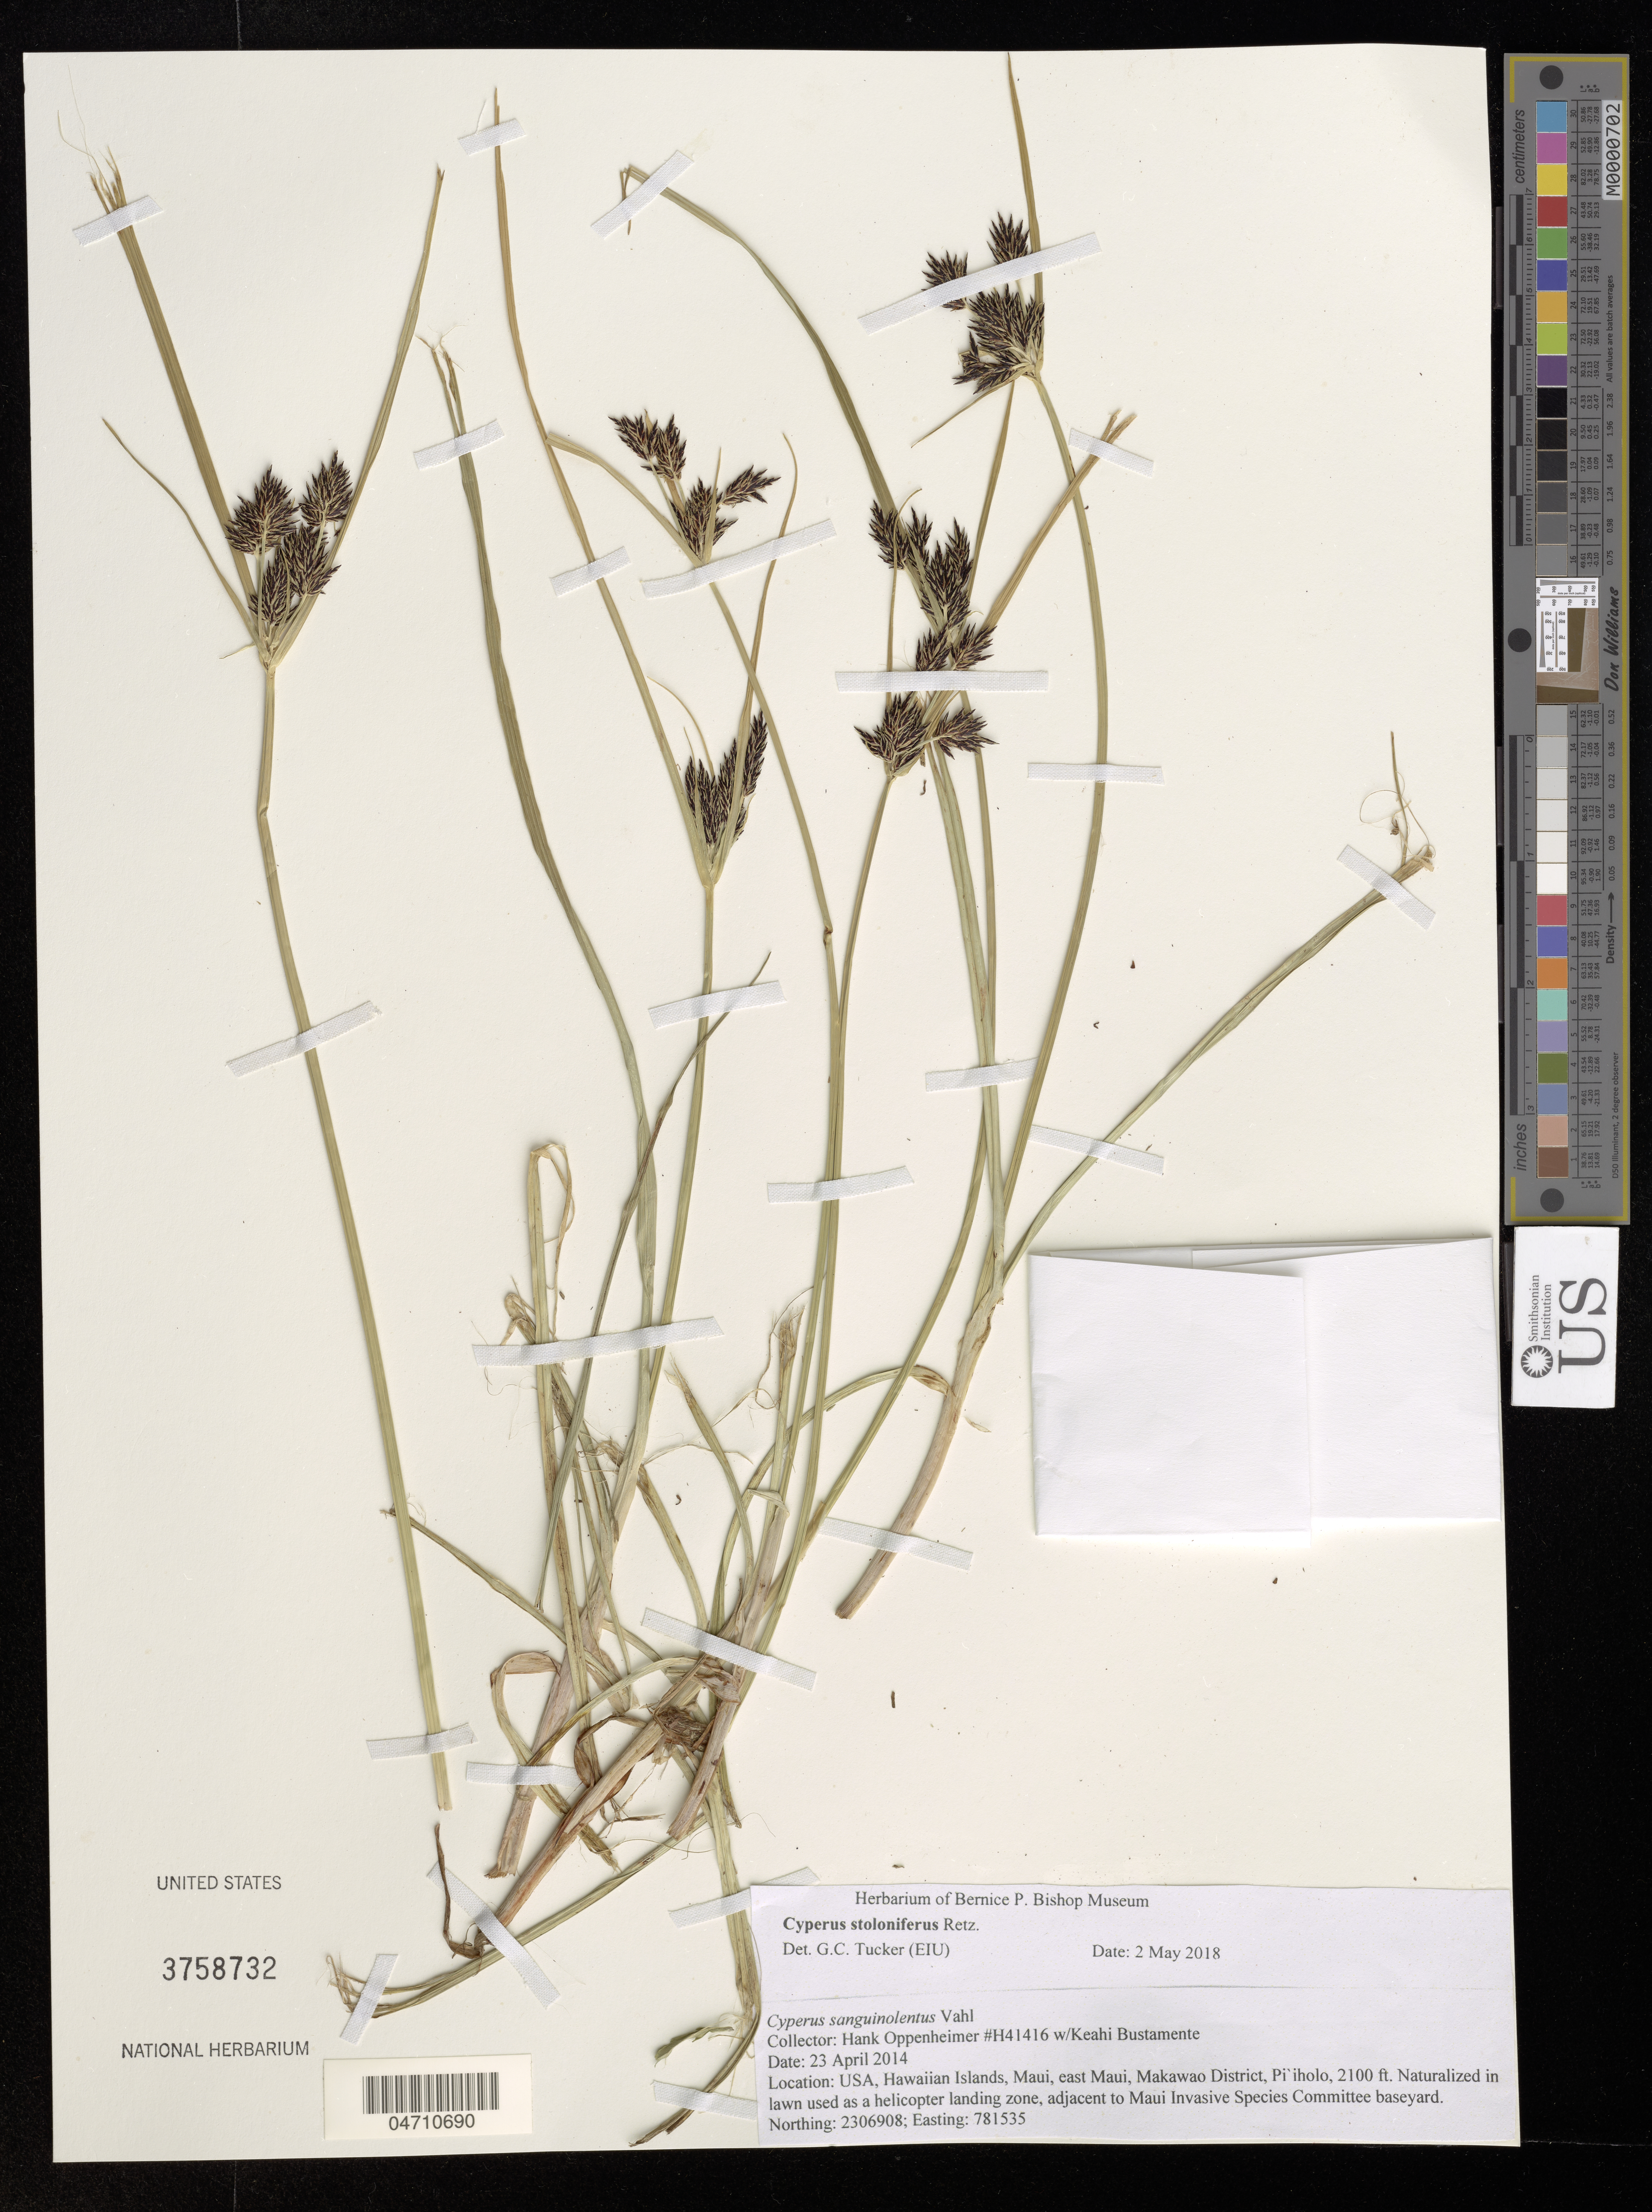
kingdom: Plantae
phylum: Tracheophyta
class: Liliopsida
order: Poales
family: Cyperaceae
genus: Cyperus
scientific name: Cyperus rigidifolius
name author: Steud.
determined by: Strong, Mark T., (BOT), Smithsonian Institution - National Museum of Natural History (UNITED STATES)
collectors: H. Oppenheimer & K. M. Bustamente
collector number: H41416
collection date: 2014-04-23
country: United States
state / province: Hawaii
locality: Hawaiian Islands, Maui, east Maui, Makawao District, Pi'iholo.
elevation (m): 640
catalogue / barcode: US 3758732